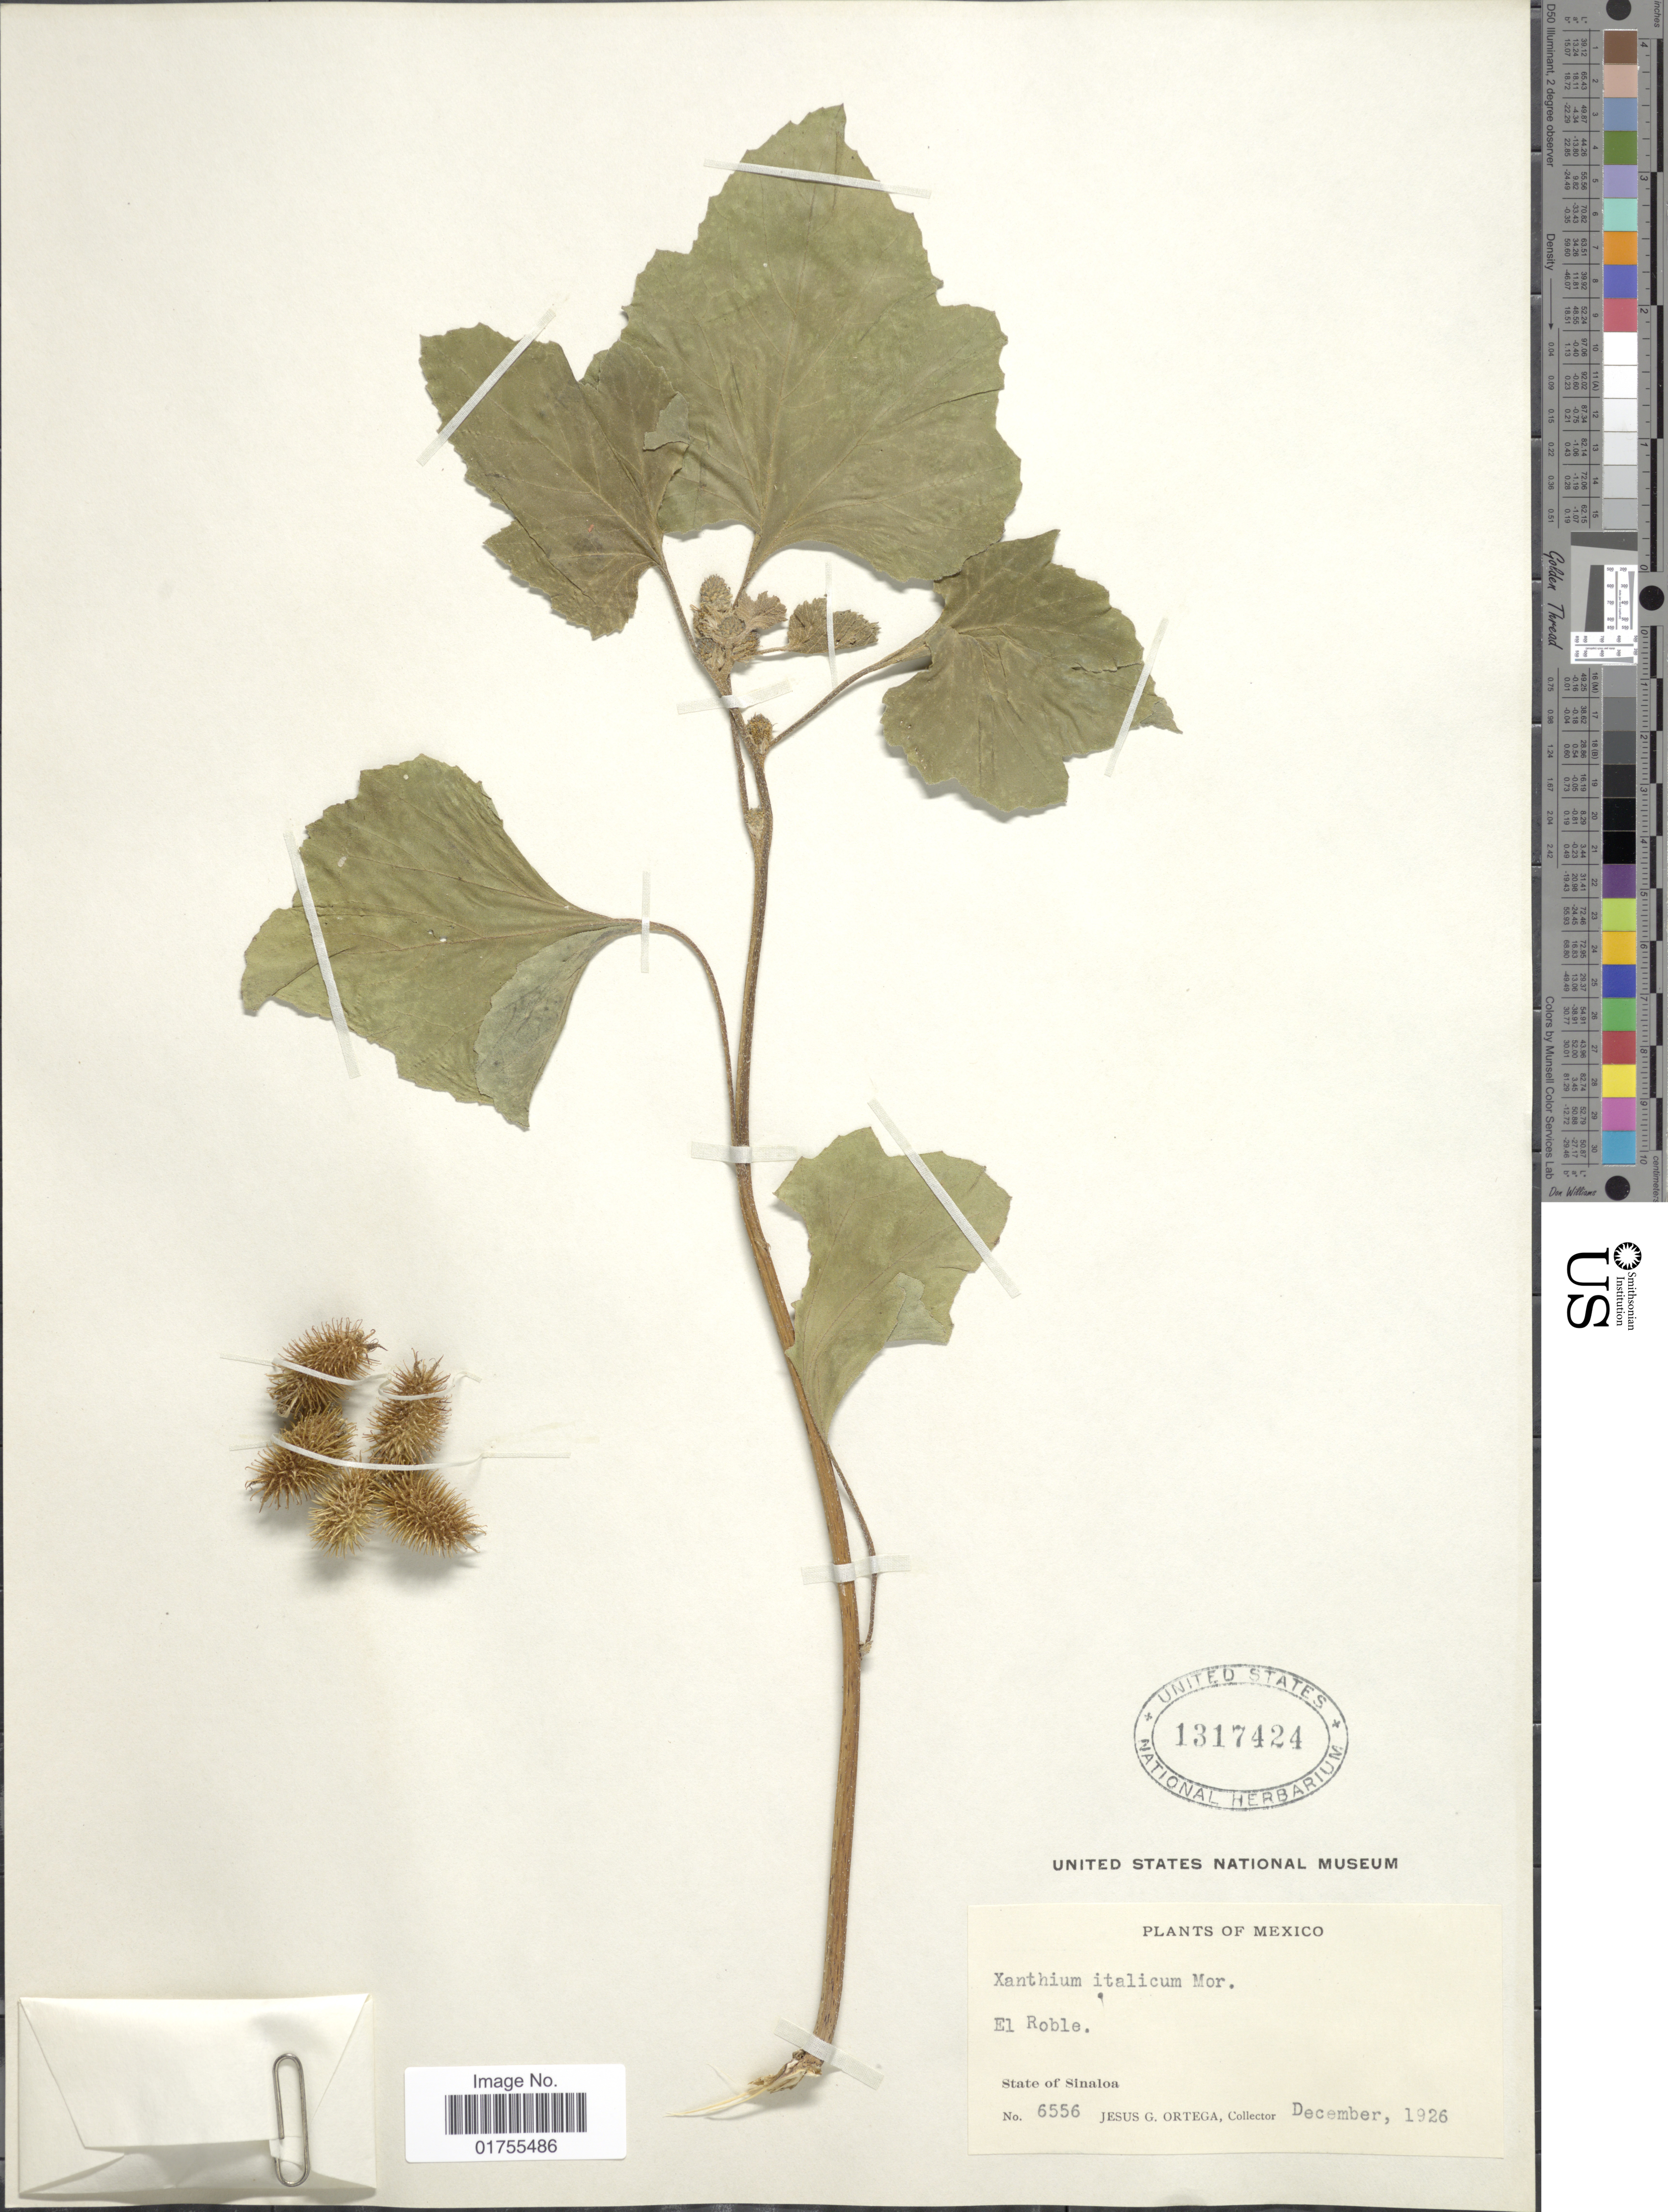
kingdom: Plantae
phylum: Tracheophyta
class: Magnoliopsida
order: Asterales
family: Asteraceae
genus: Xanthium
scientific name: Xanthium italicum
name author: Moretti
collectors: J. Ortega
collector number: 6556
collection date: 1926-12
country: Mexico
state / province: Sinaloa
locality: El Roble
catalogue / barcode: US 1317424